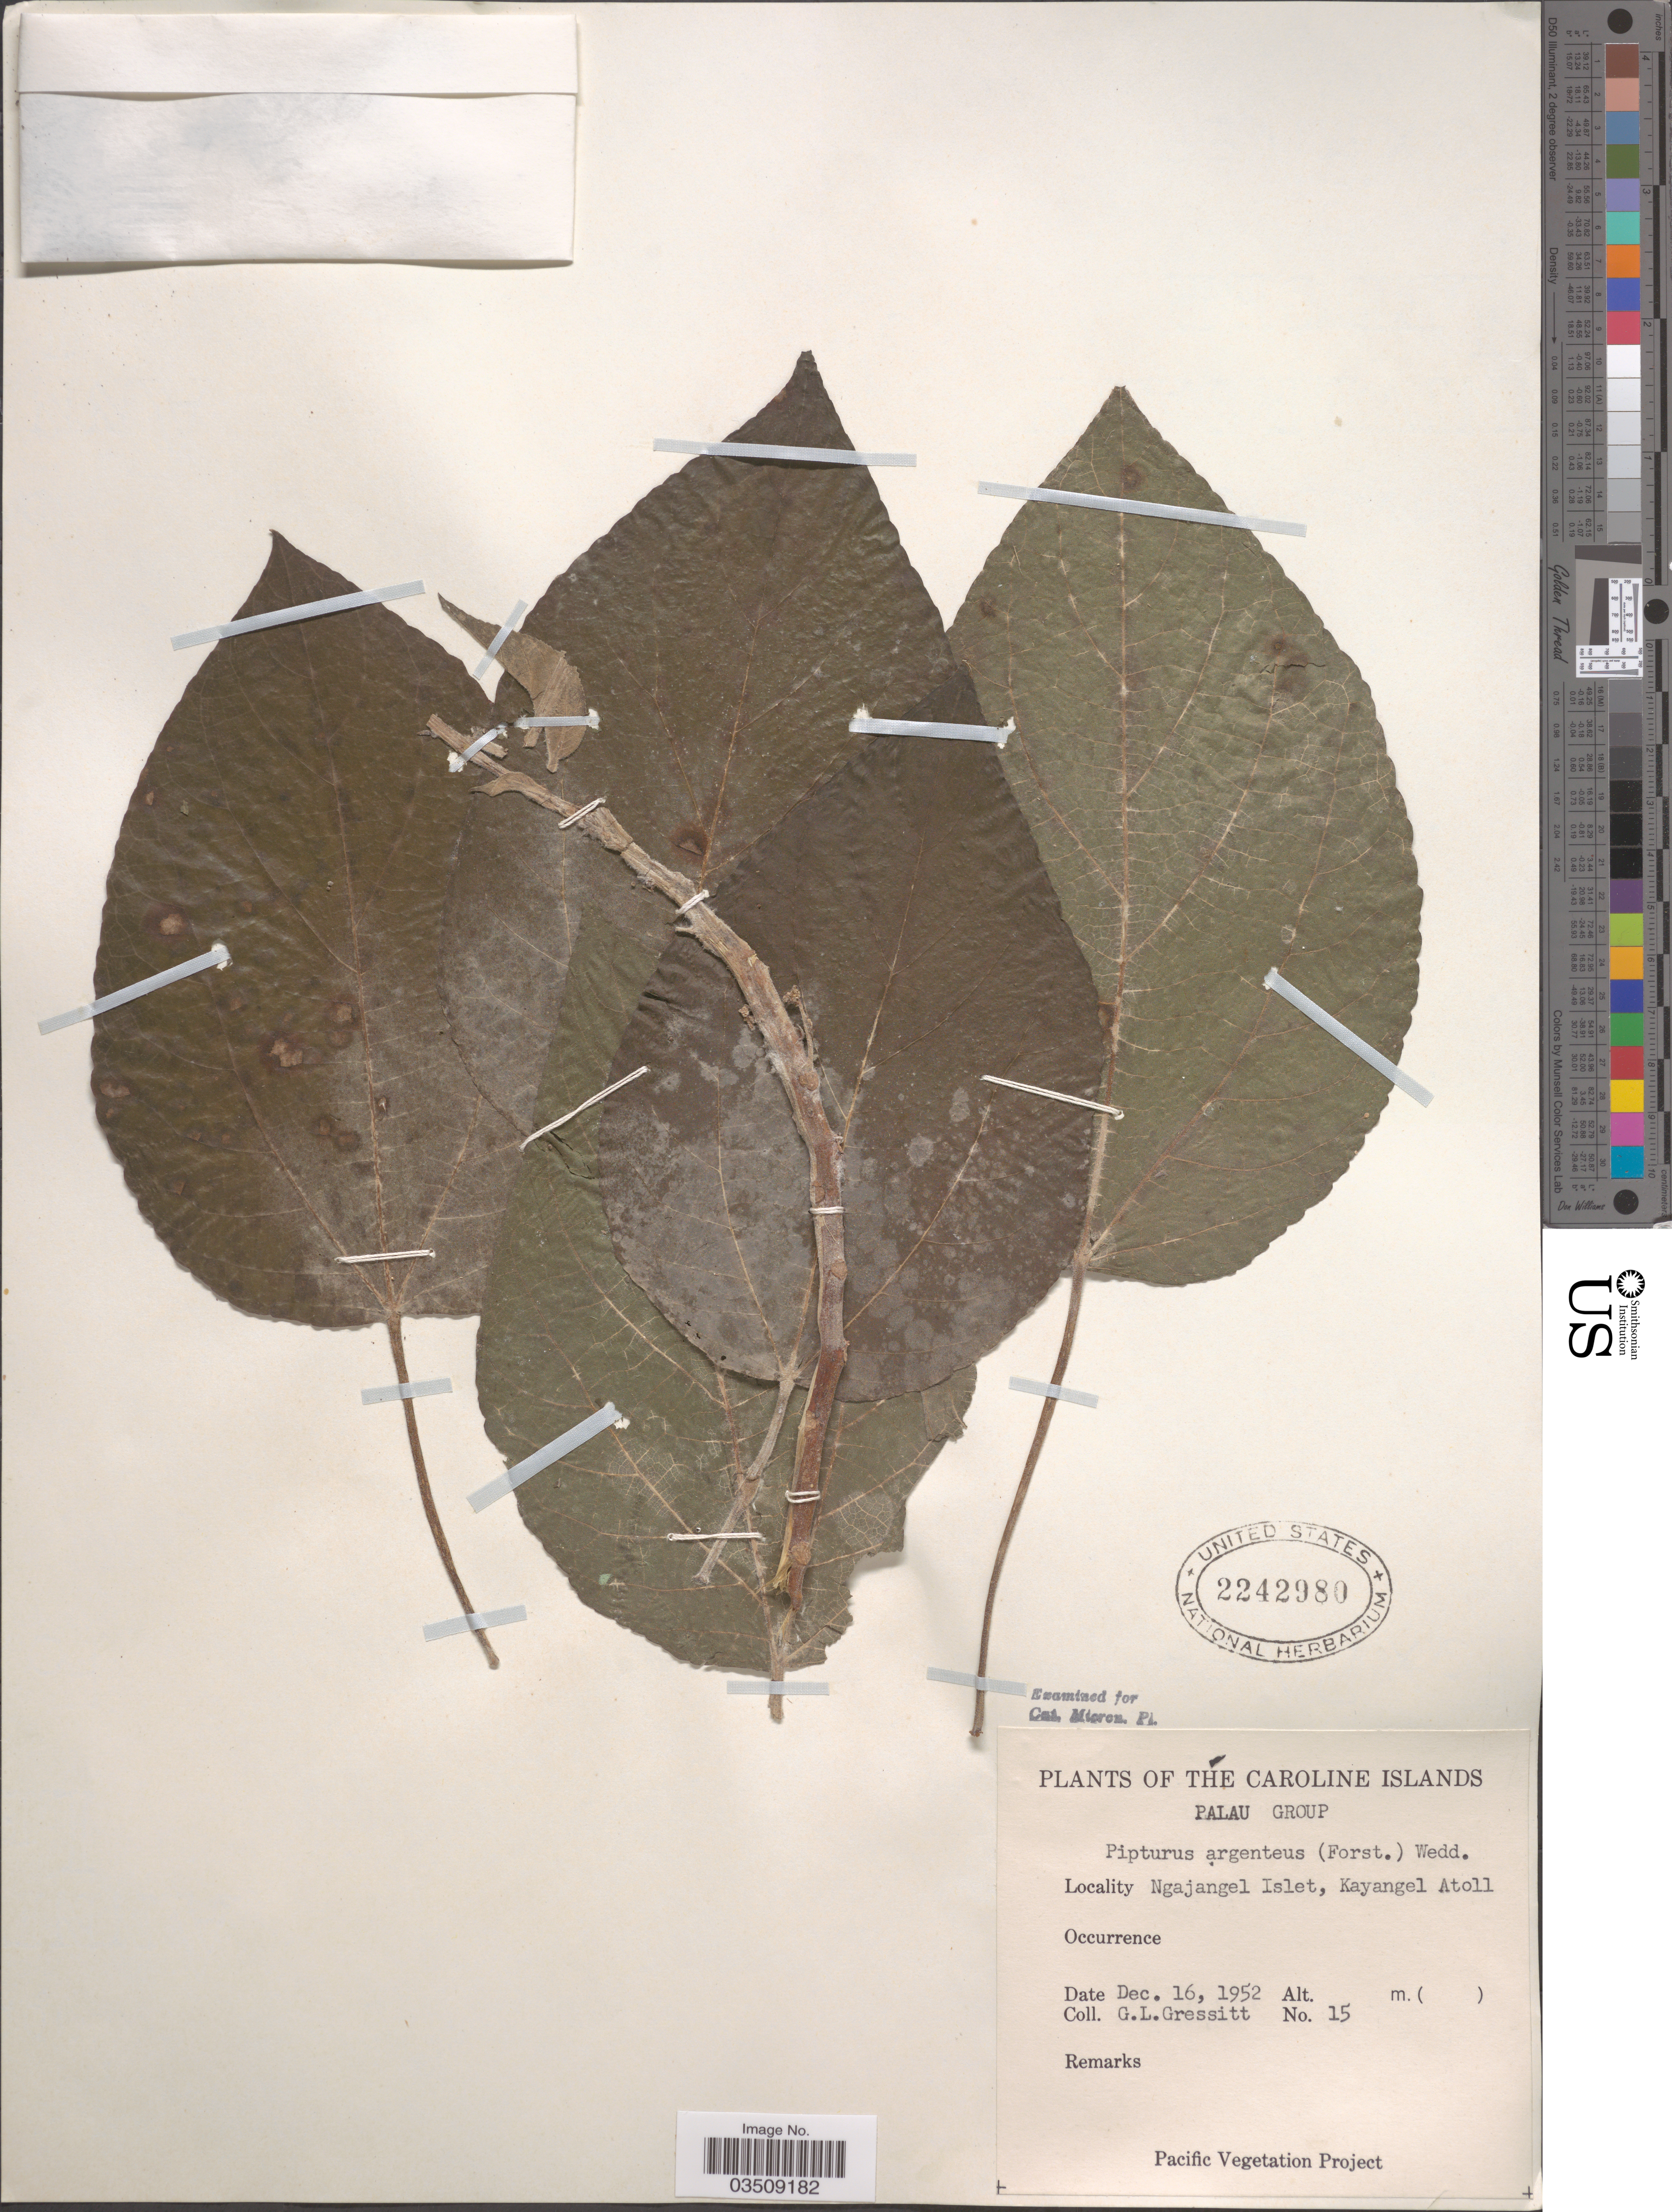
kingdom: Plantae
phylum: Tracheophyta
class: Magnoliopsida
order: Rosales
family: Urticaceae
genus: Pipturus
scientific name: Pipturus argenteus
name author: (G. Forst.) Wedd.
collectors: G. Gressitt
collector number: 15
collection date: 1952-12-16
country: Palau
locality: Caroline Islands. Palau Group. Ngajangel Islet, Kayangel Atoll.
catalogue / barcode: US 2242980